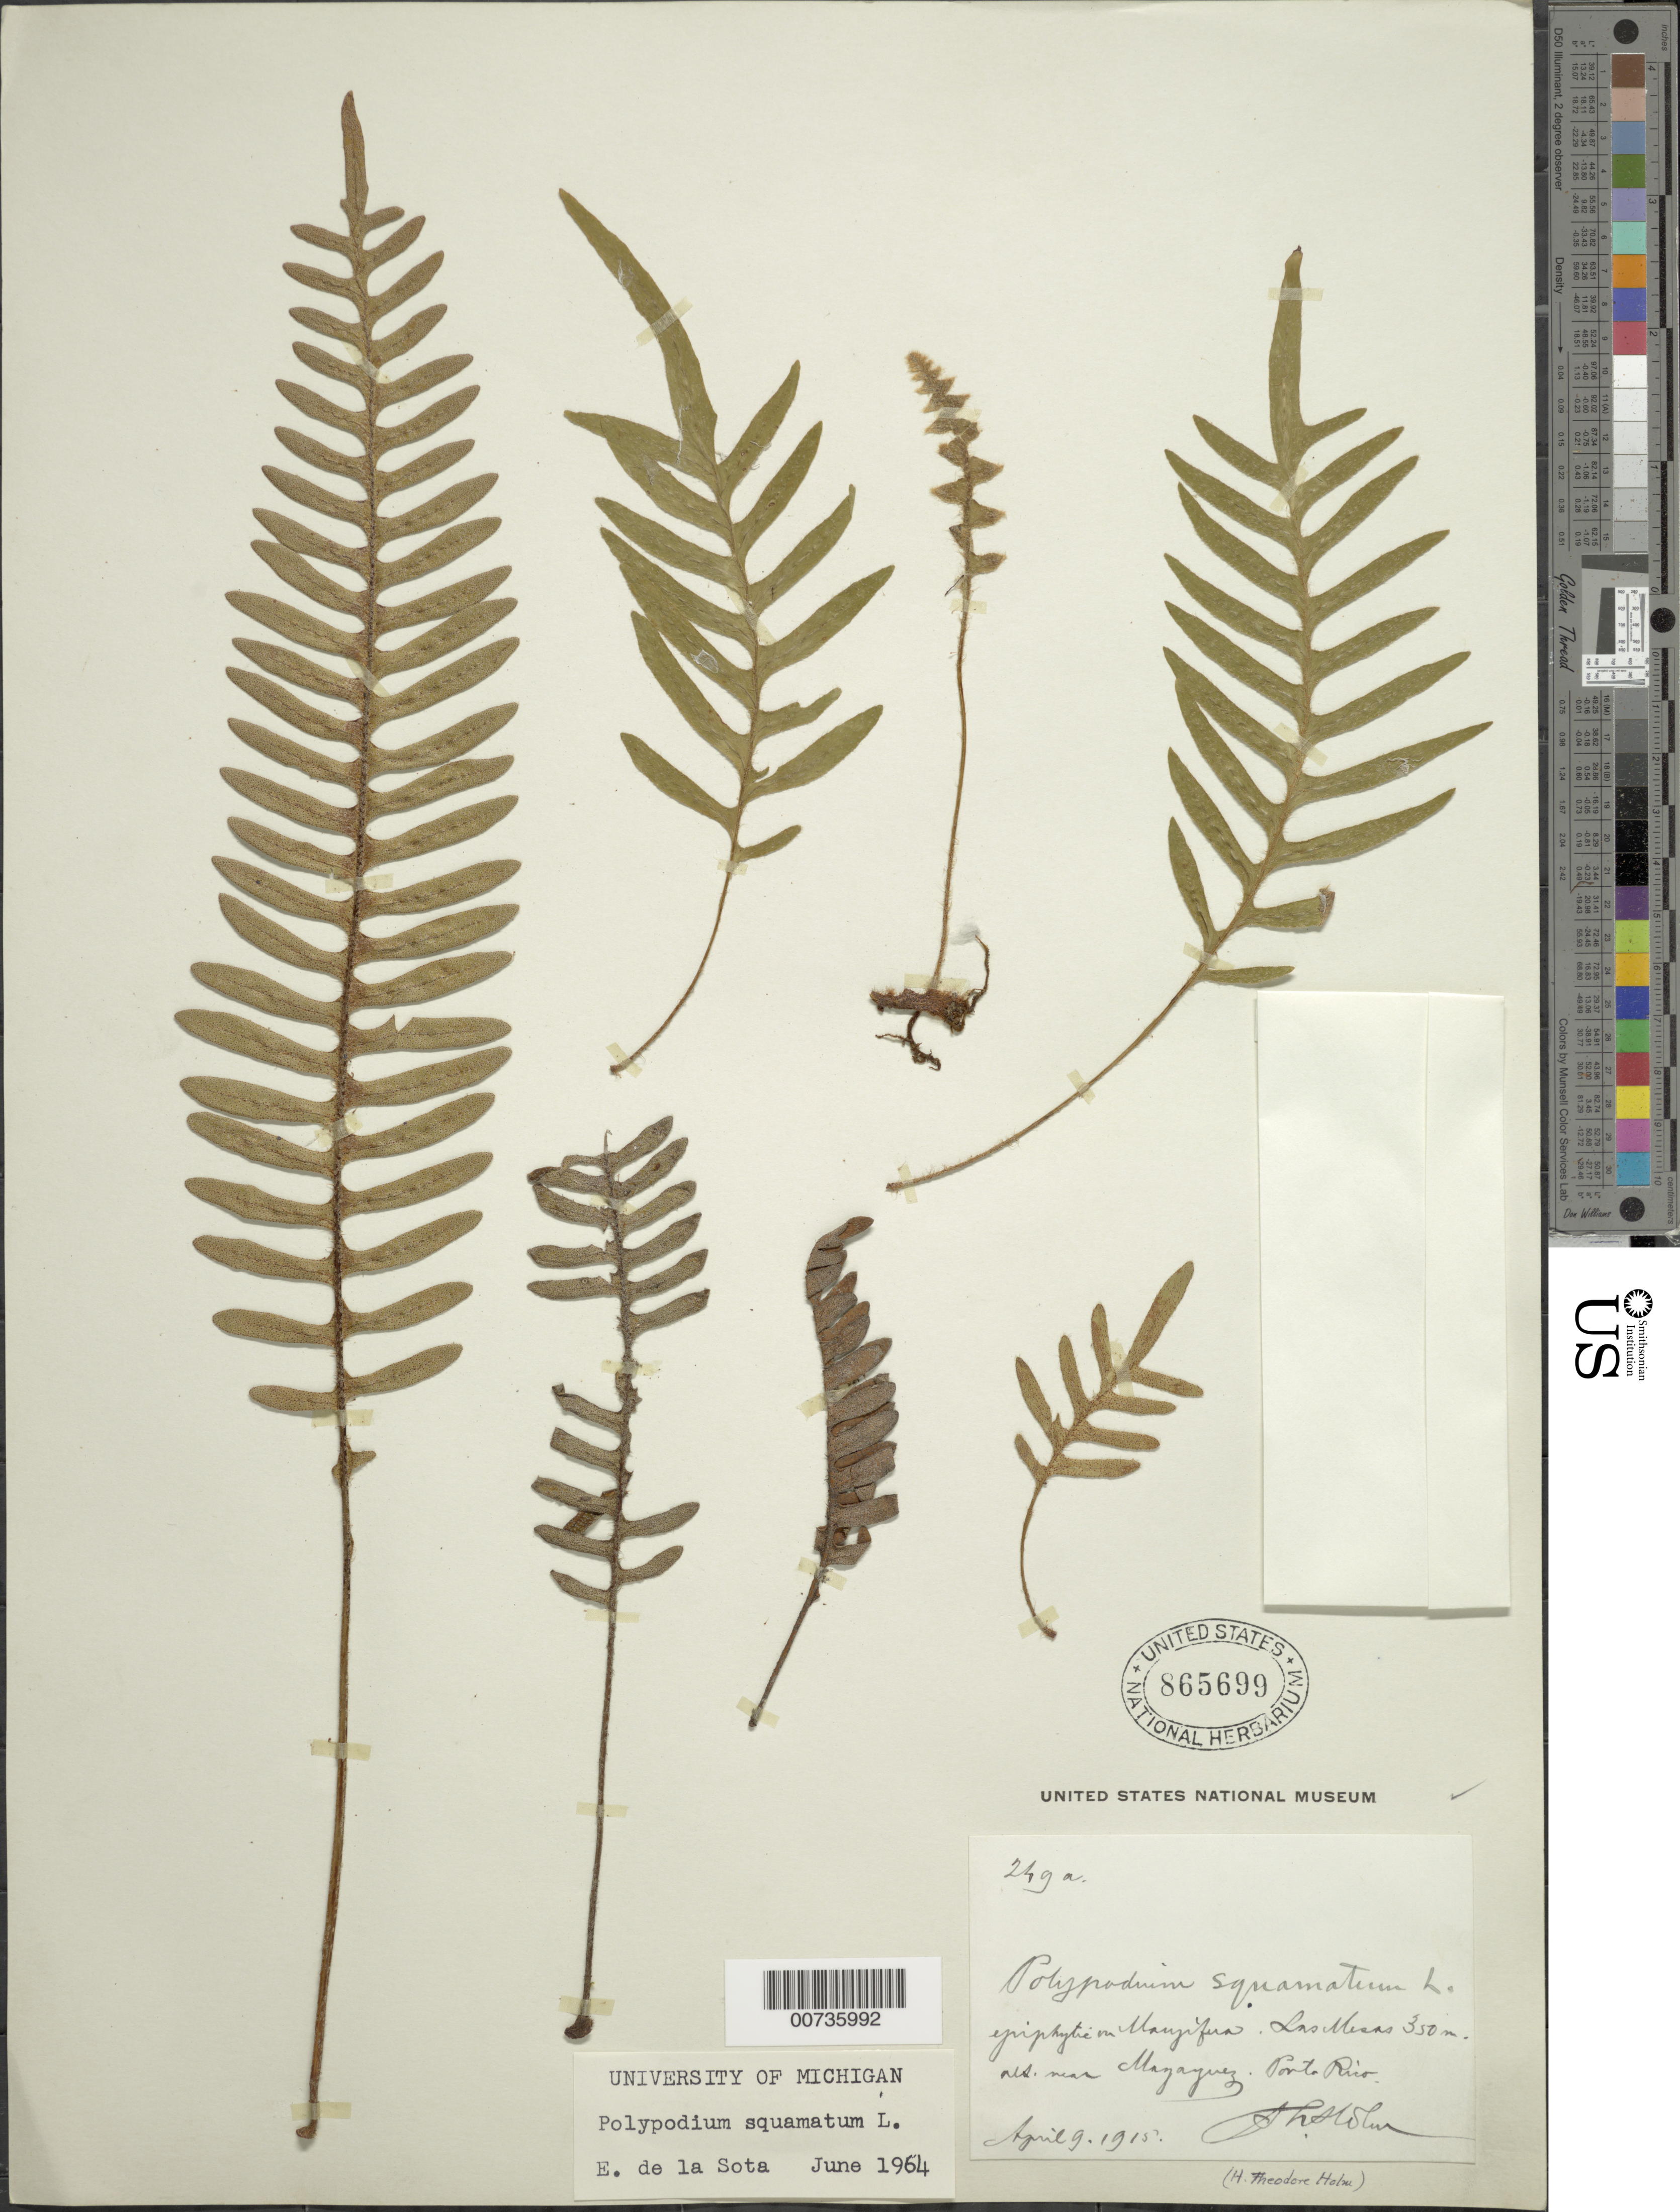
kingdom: Plantae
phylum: Tracheophyta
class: Polypodiopsida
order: Polypodiales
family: Polypodiaceae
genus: Pleopeltis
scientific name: Pleopeltis squamata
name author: (L.) J. Sm.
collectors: H. T. Holm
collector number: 249a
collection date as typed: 09 Apr 1915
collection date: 1915-04-09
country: Puerto Rico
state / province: Mayagüez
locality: Las Mesas, near Mayaguez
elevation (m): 350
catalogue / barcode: US 865699